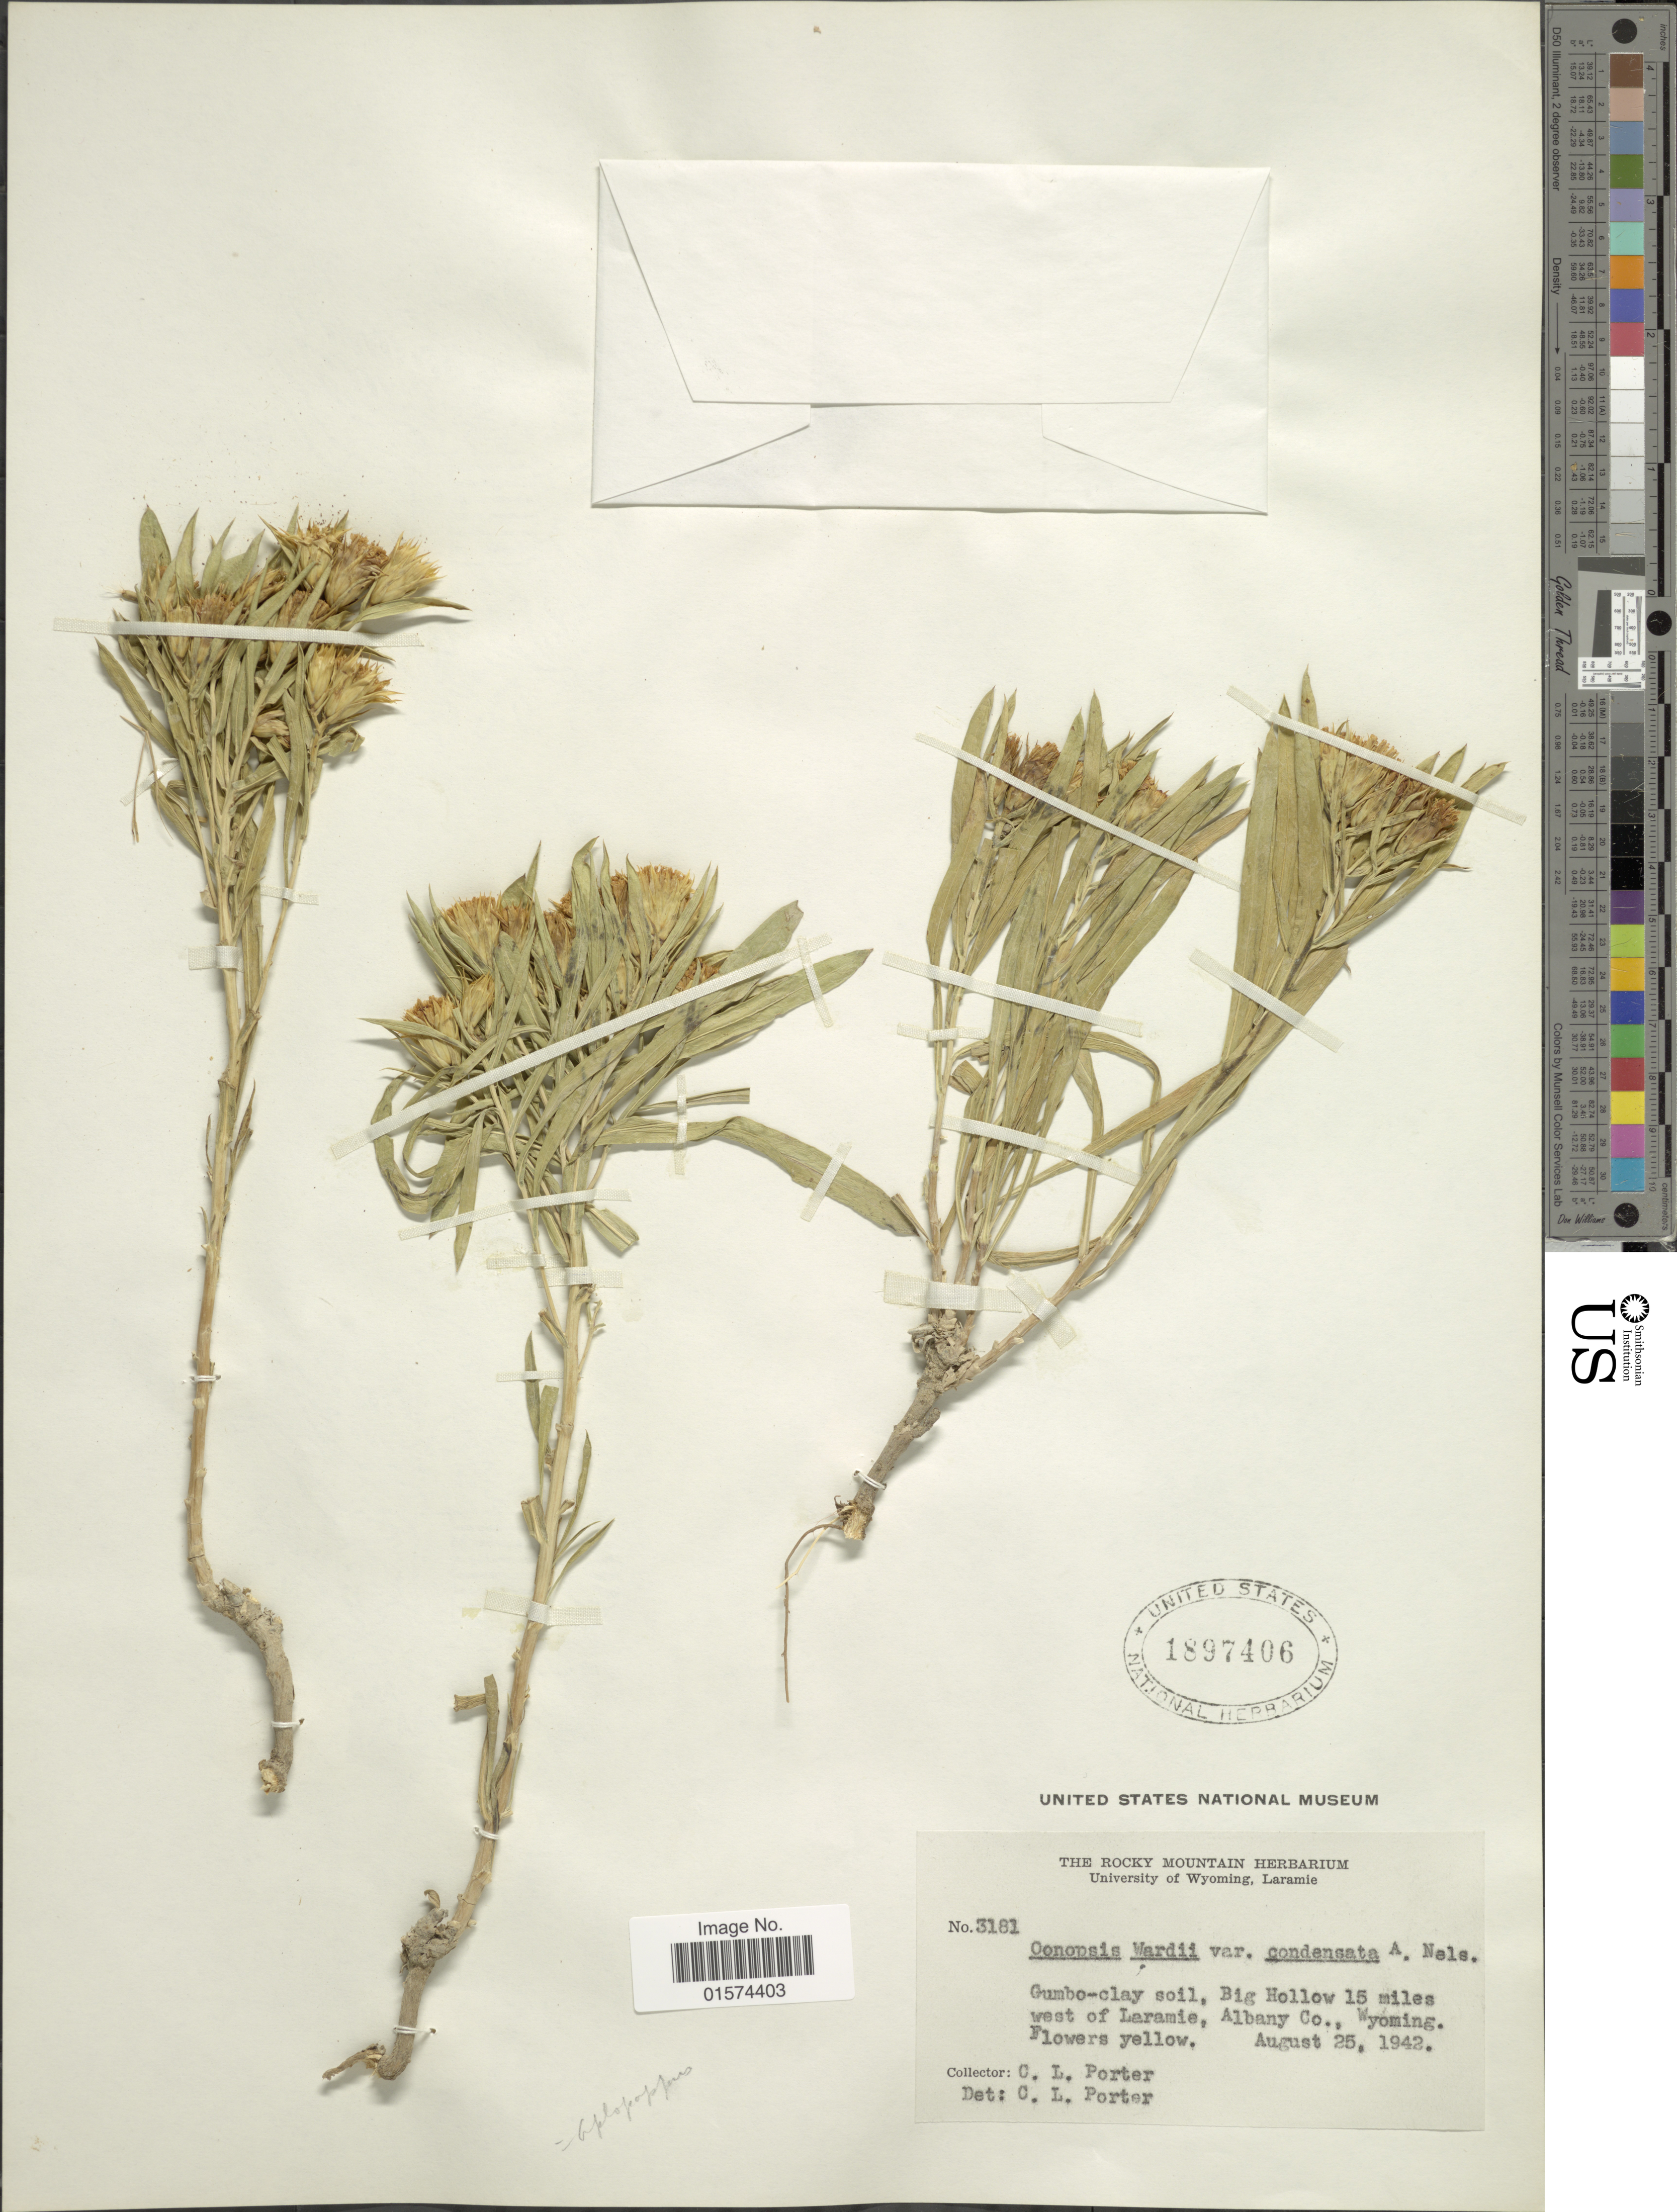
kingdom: Plantae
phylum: Tracheophyta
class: Magnoliopsida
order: Asterales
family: Asteraceae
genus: Oonopsis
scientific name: Oonopsis wardii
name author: (A. Gray) Greene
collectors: C. L. Porter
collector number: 3181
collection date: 1942-08-25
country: United States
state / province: Wyoming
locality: Big Hollow 15 miles west of Laramie, Albany Co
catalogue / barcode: US 1897406